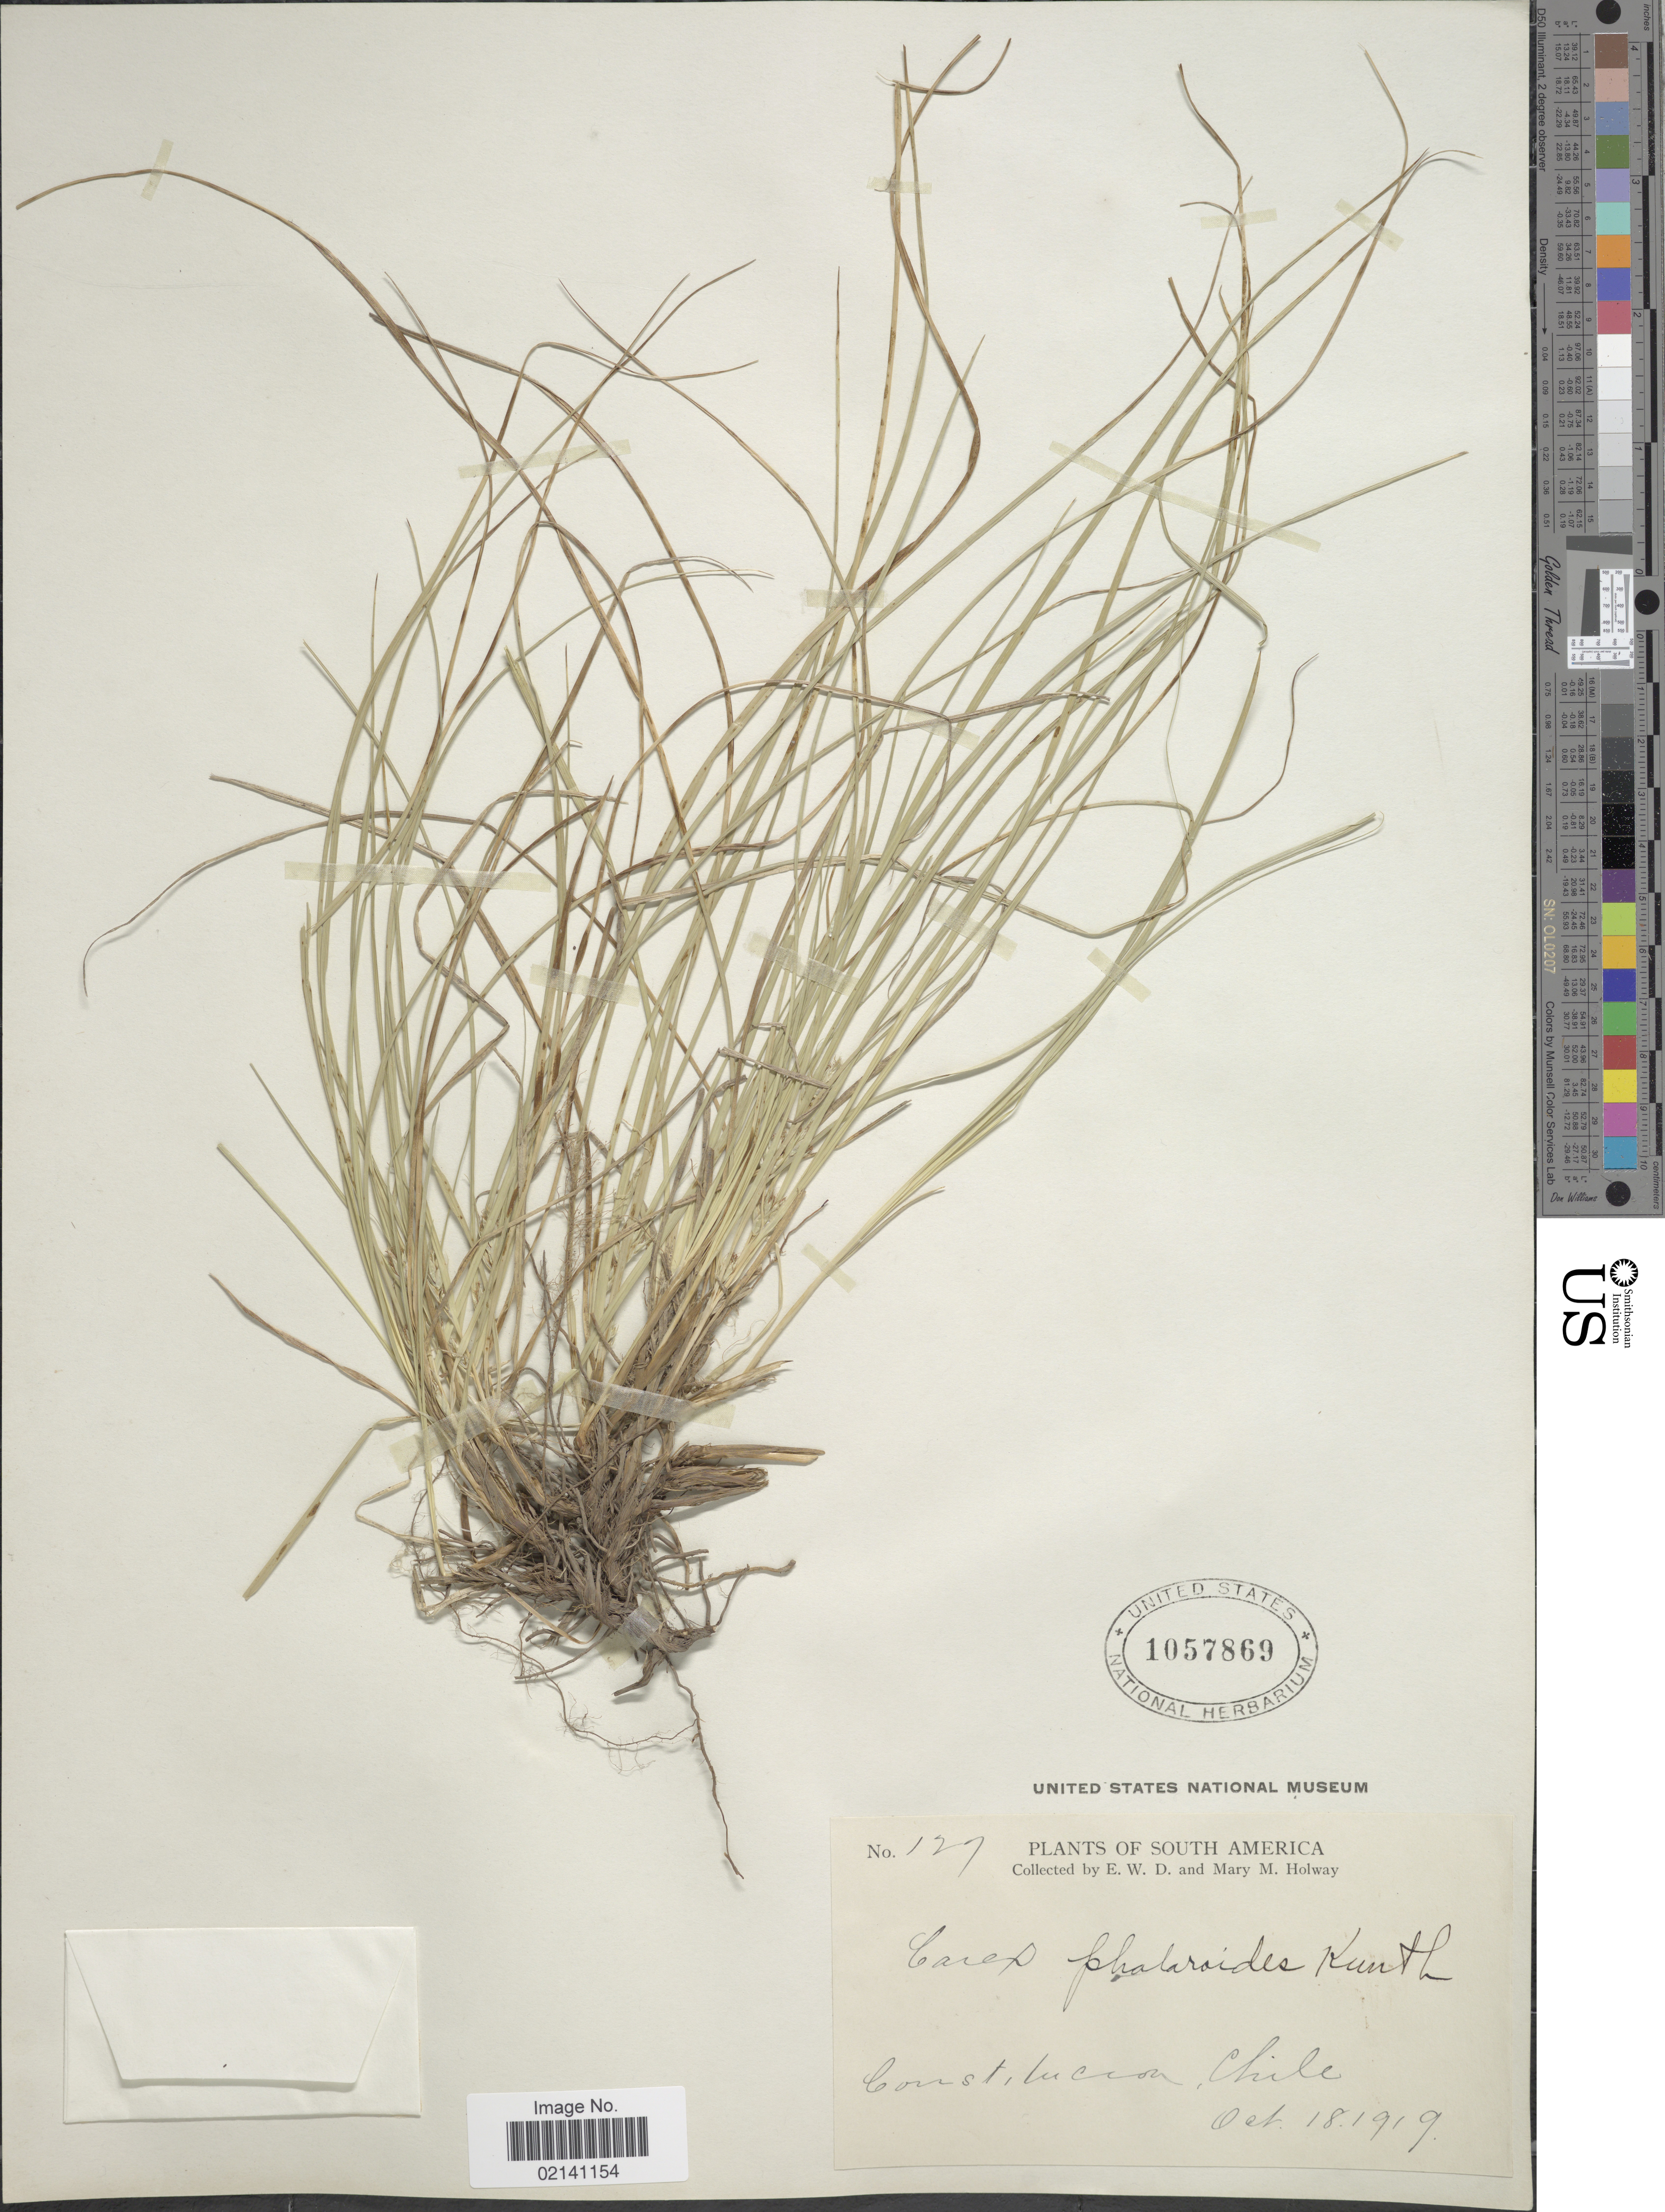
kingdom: Plantae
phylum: Tracheophyta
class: Liliopsida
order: Poales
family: Cyperaceae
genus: Carex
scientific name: Carex phalaroides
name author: Kunth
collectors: E. W. D. Holway & M. M. Holway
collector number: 127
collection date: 1919-10-18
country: Chile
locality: Constilucion, Chile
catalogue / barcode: US 1057869